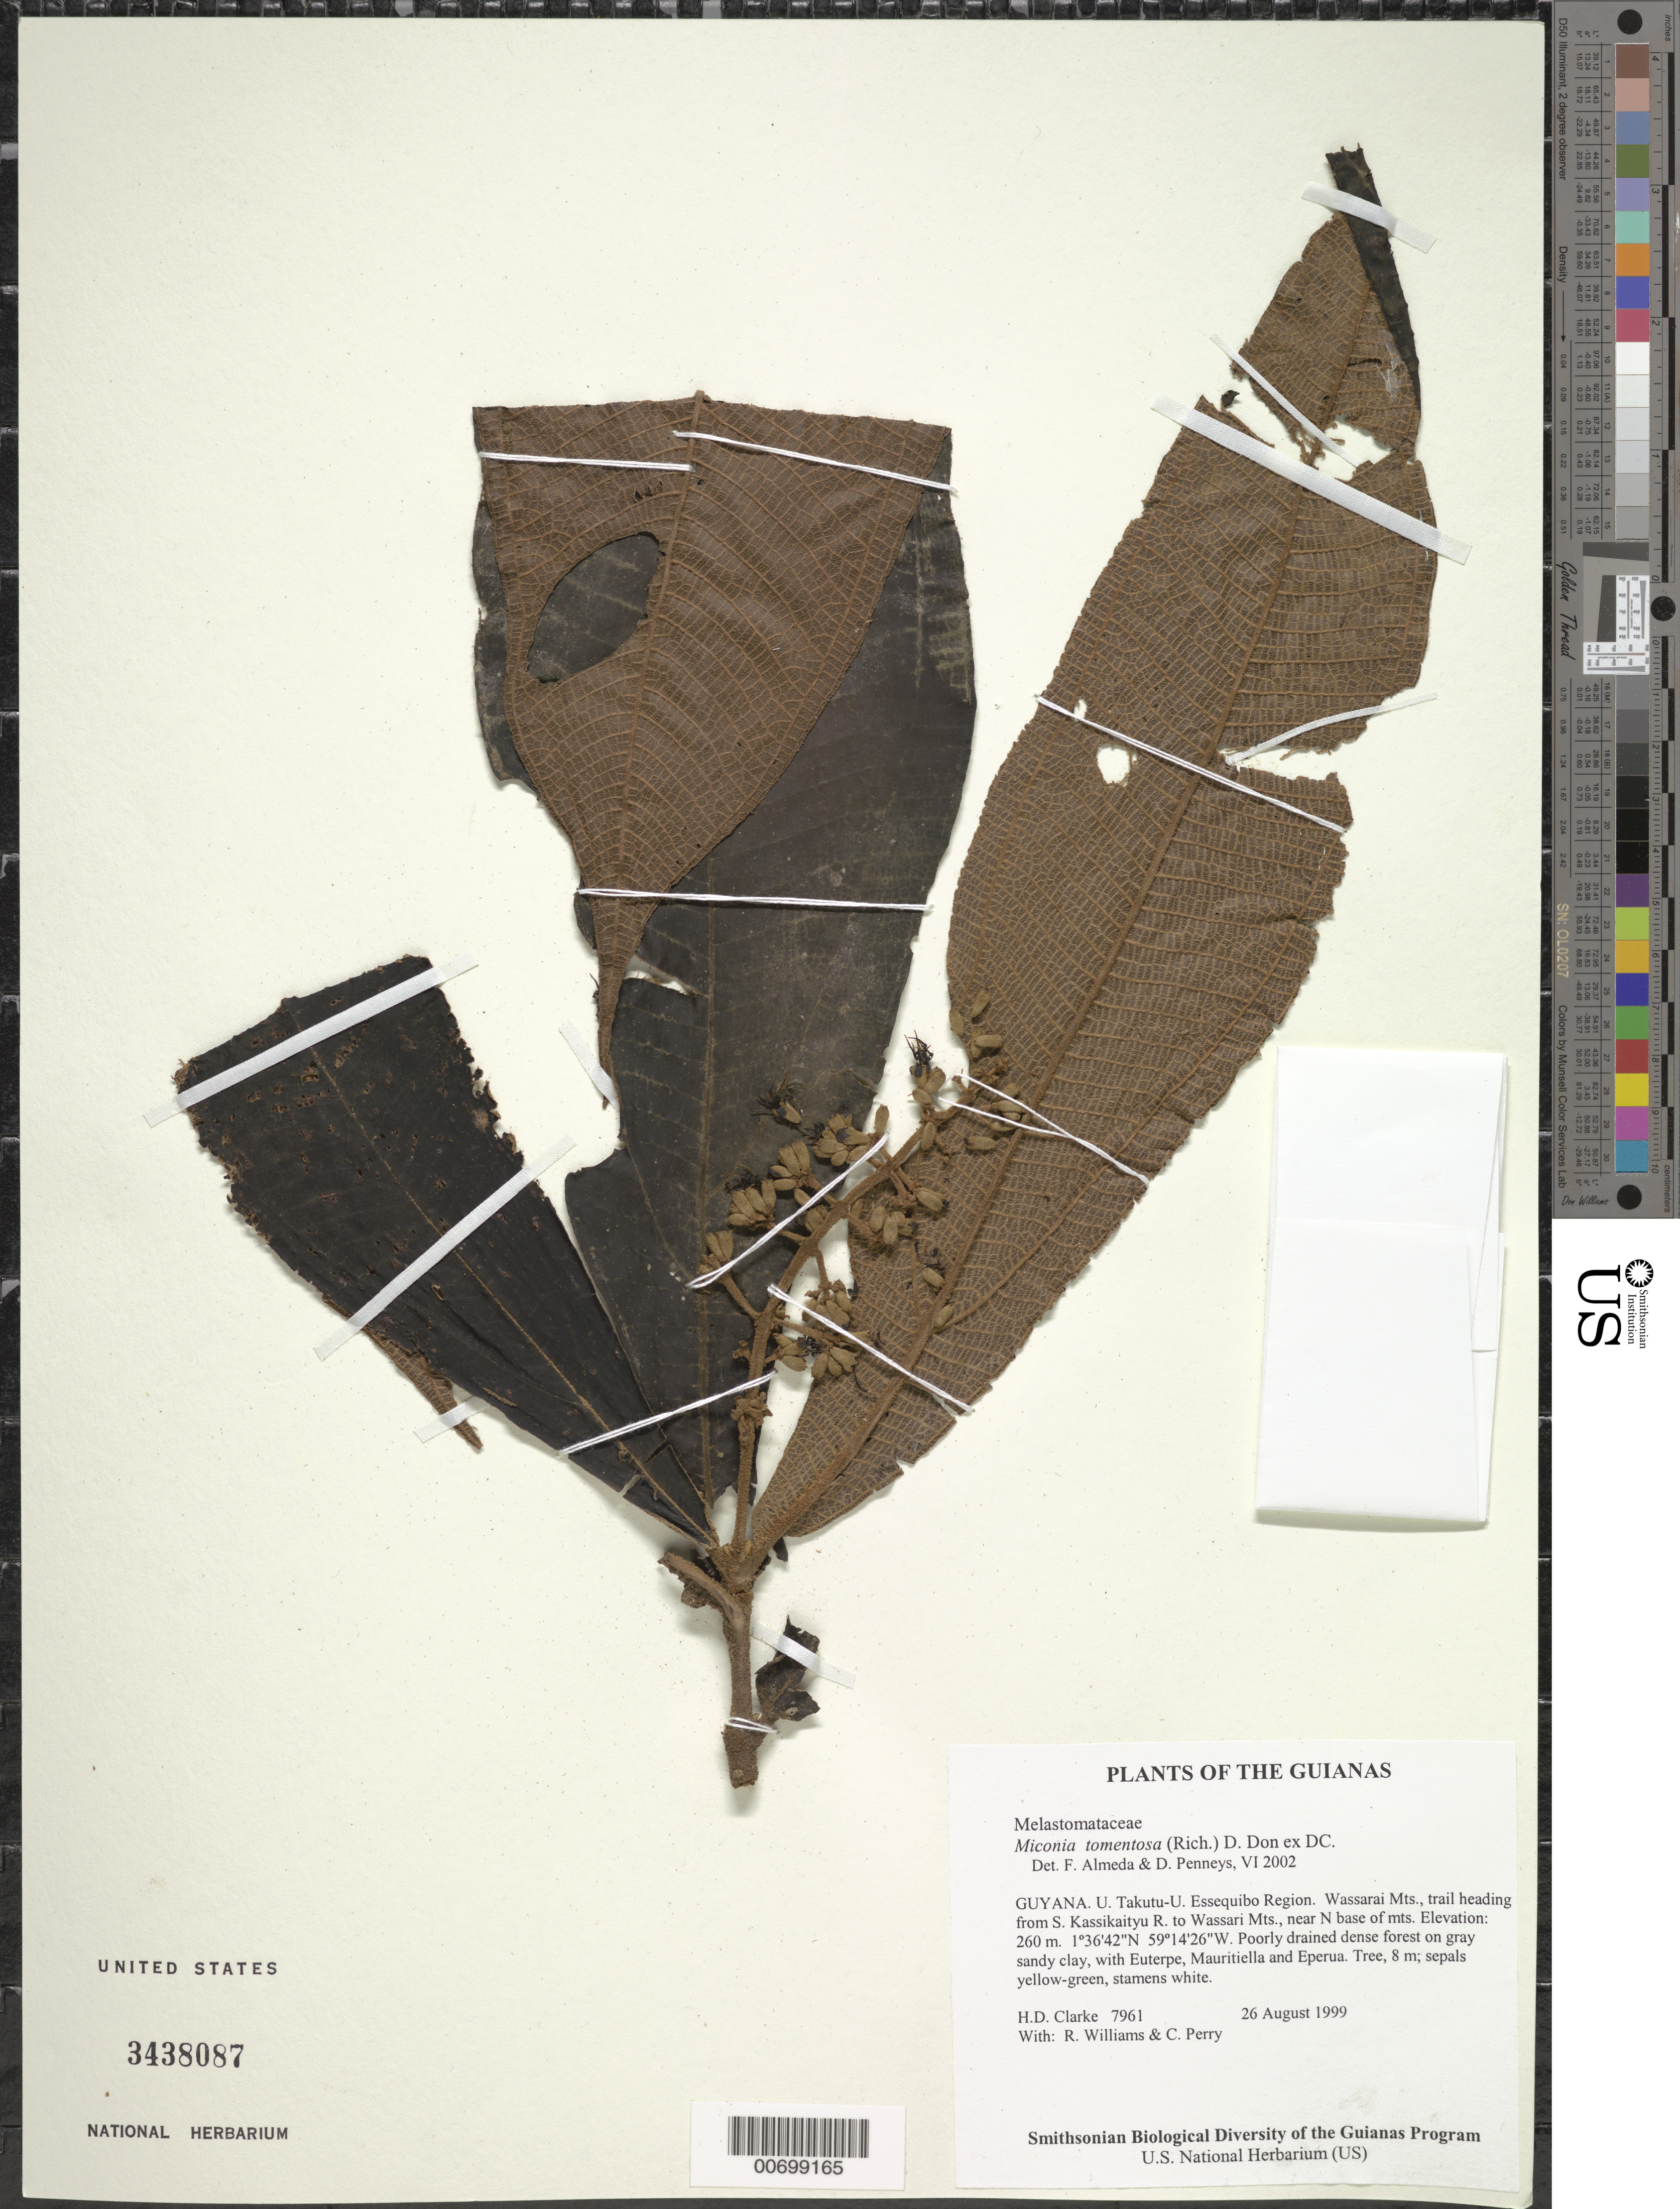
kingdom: Plantae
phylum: Tracheophyta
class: Magnoliopsida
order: Myrtales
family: Melastomataceae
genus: Miconia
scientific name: Miconia tomentosa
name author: (Rich.) D. Don ex DC.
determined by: Almeda, F.; Penneys, D. S.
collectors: H. D. Clarke, R. Williams & C. Perry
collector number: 7961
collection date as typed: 26 August 1999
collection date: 1999-08-26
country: Guyana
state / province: U. Takutu-U. Essequibo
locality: Wassarai Mts., trail heading from S. Kassikaityu R. to Wassari Mts., near N base of mts.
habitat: Poorly drained dense forest on gray sandy clay, with Euterpe, Mauritiella and Eperua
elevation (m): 260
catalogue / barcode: US 3438087